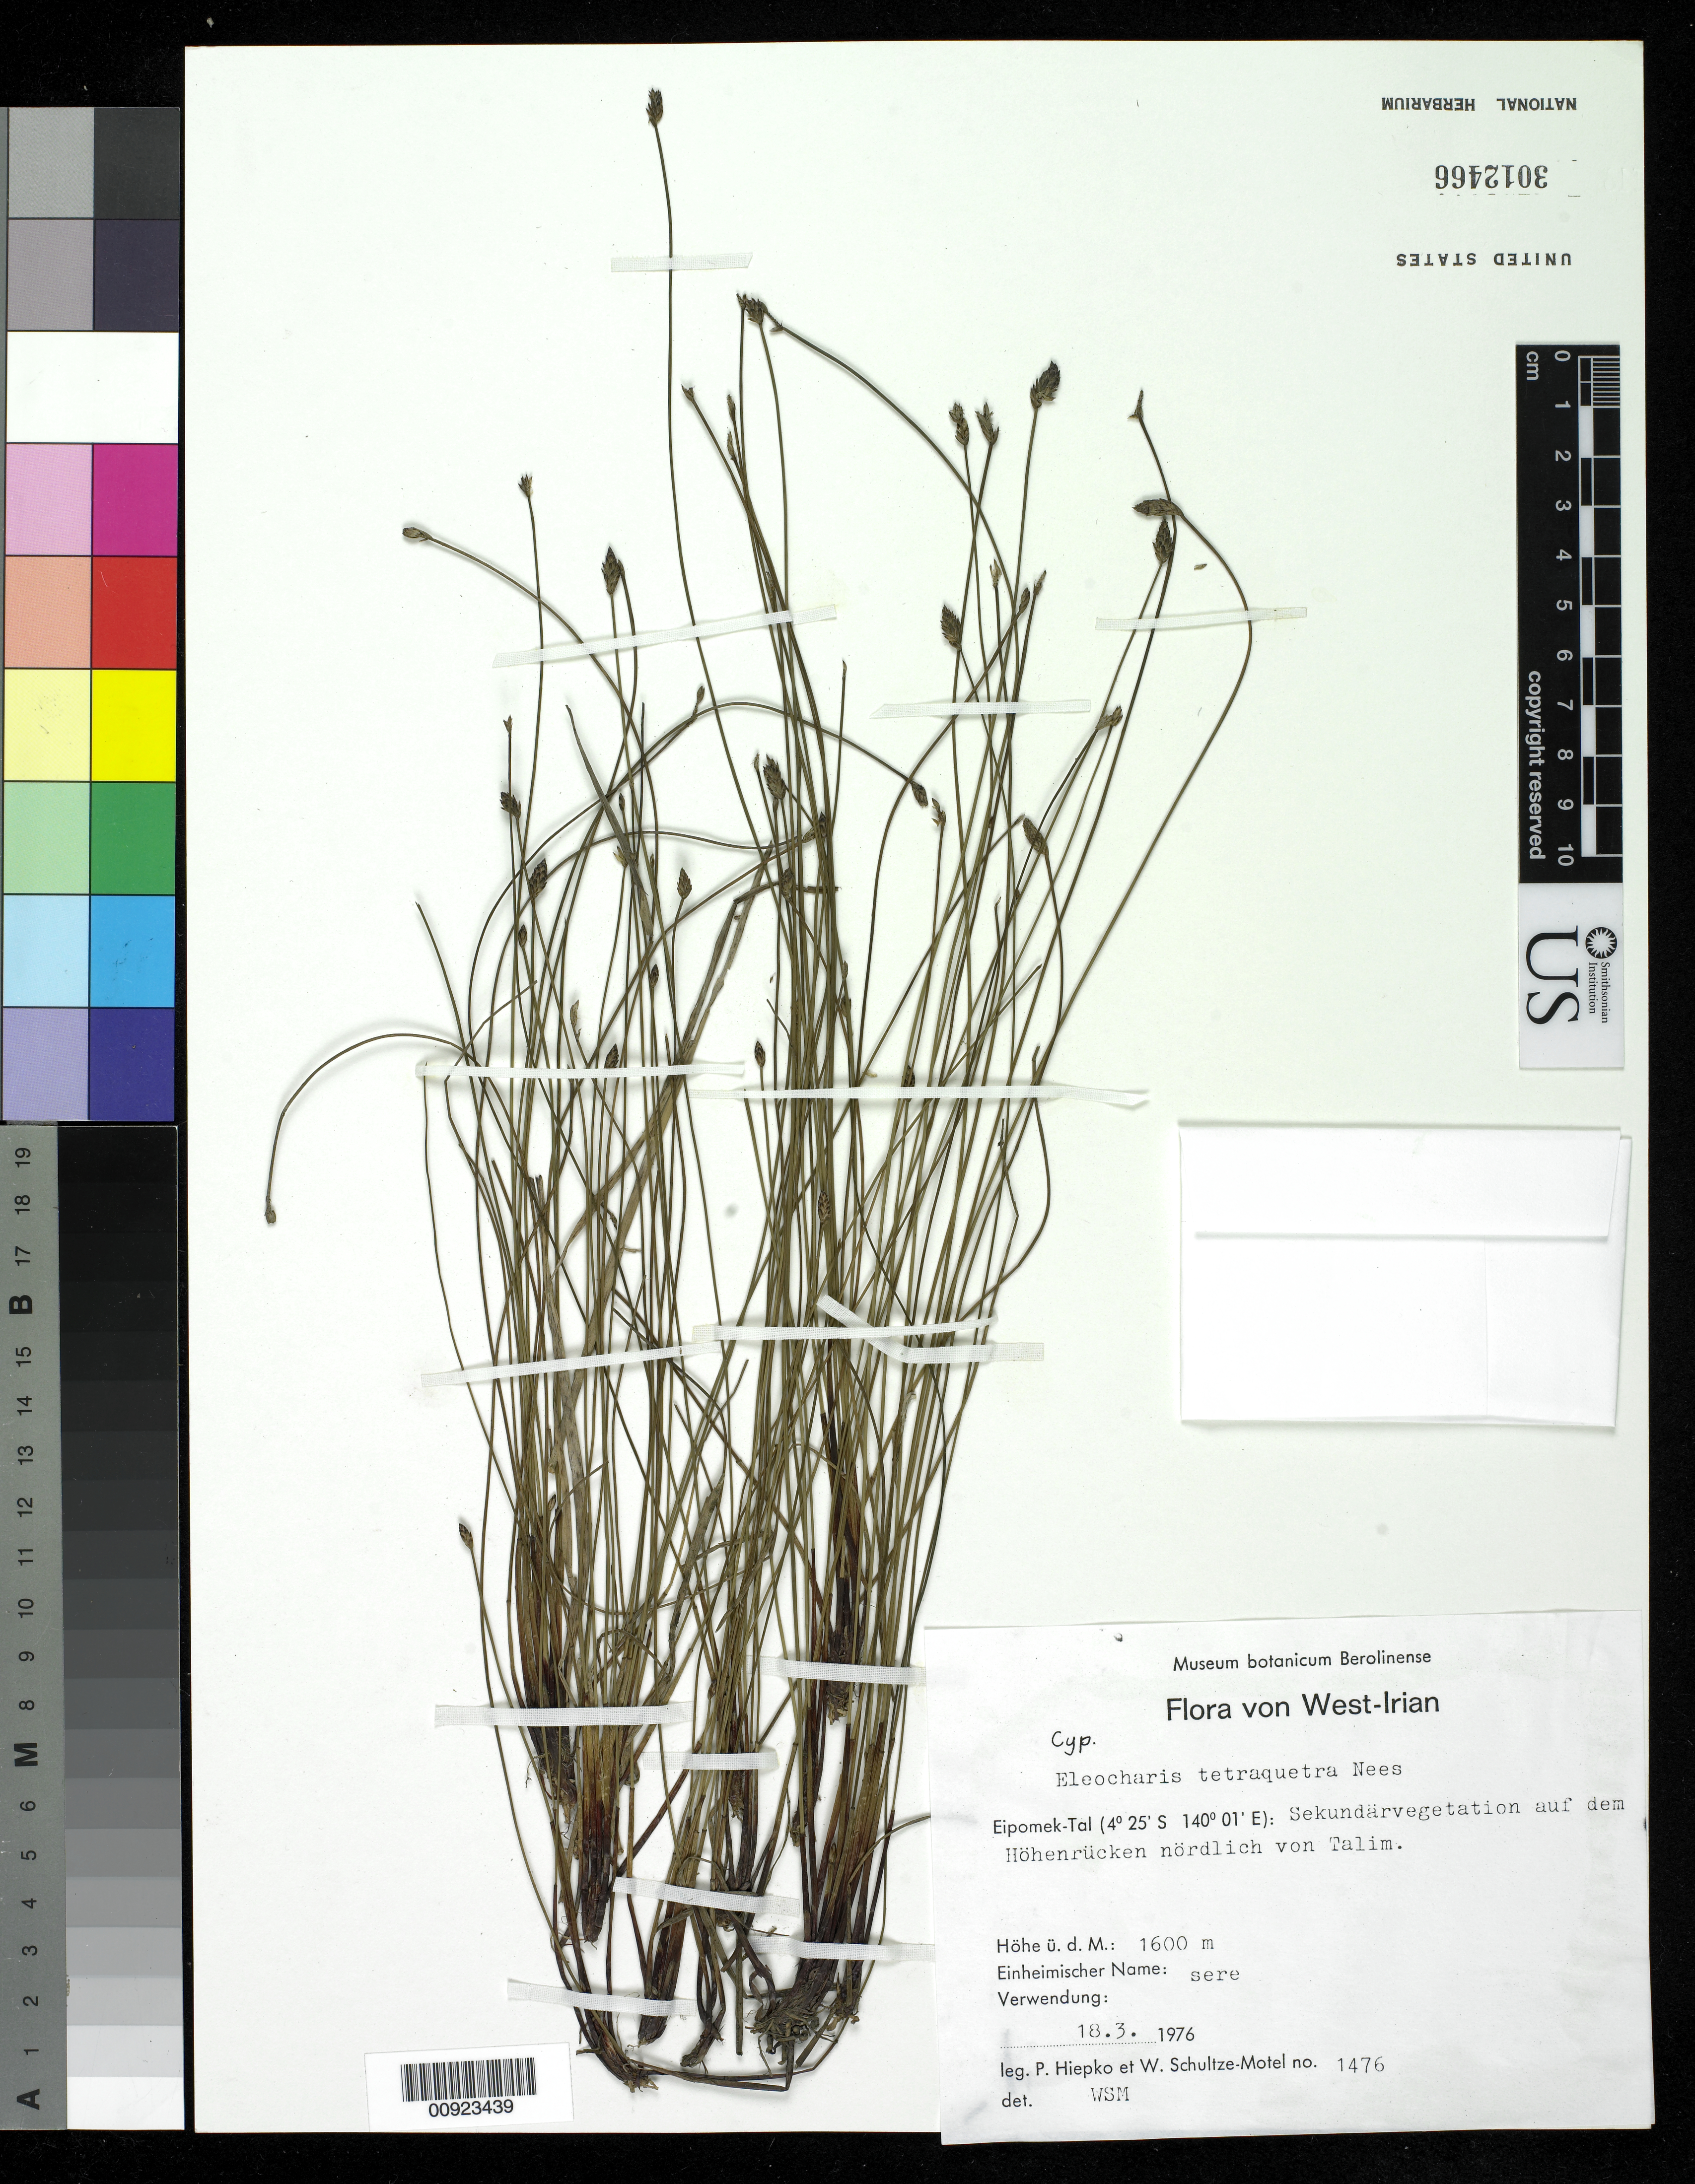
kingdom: Plantae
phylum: Tracheophyta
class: Liliopsida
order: Poales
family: Cyperaceae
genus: Eleocharis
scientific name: Eleocharis tetraquetra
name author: Nees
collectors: P. H. Hiepko & W. Schultze-Motel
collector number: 1476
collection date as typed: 18 Mar 1976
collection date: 1976-03-18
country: Papua New Guinea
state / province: Western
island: New Guinea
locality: Eipomek-Tal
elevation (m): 1600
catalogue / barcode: US 3012466